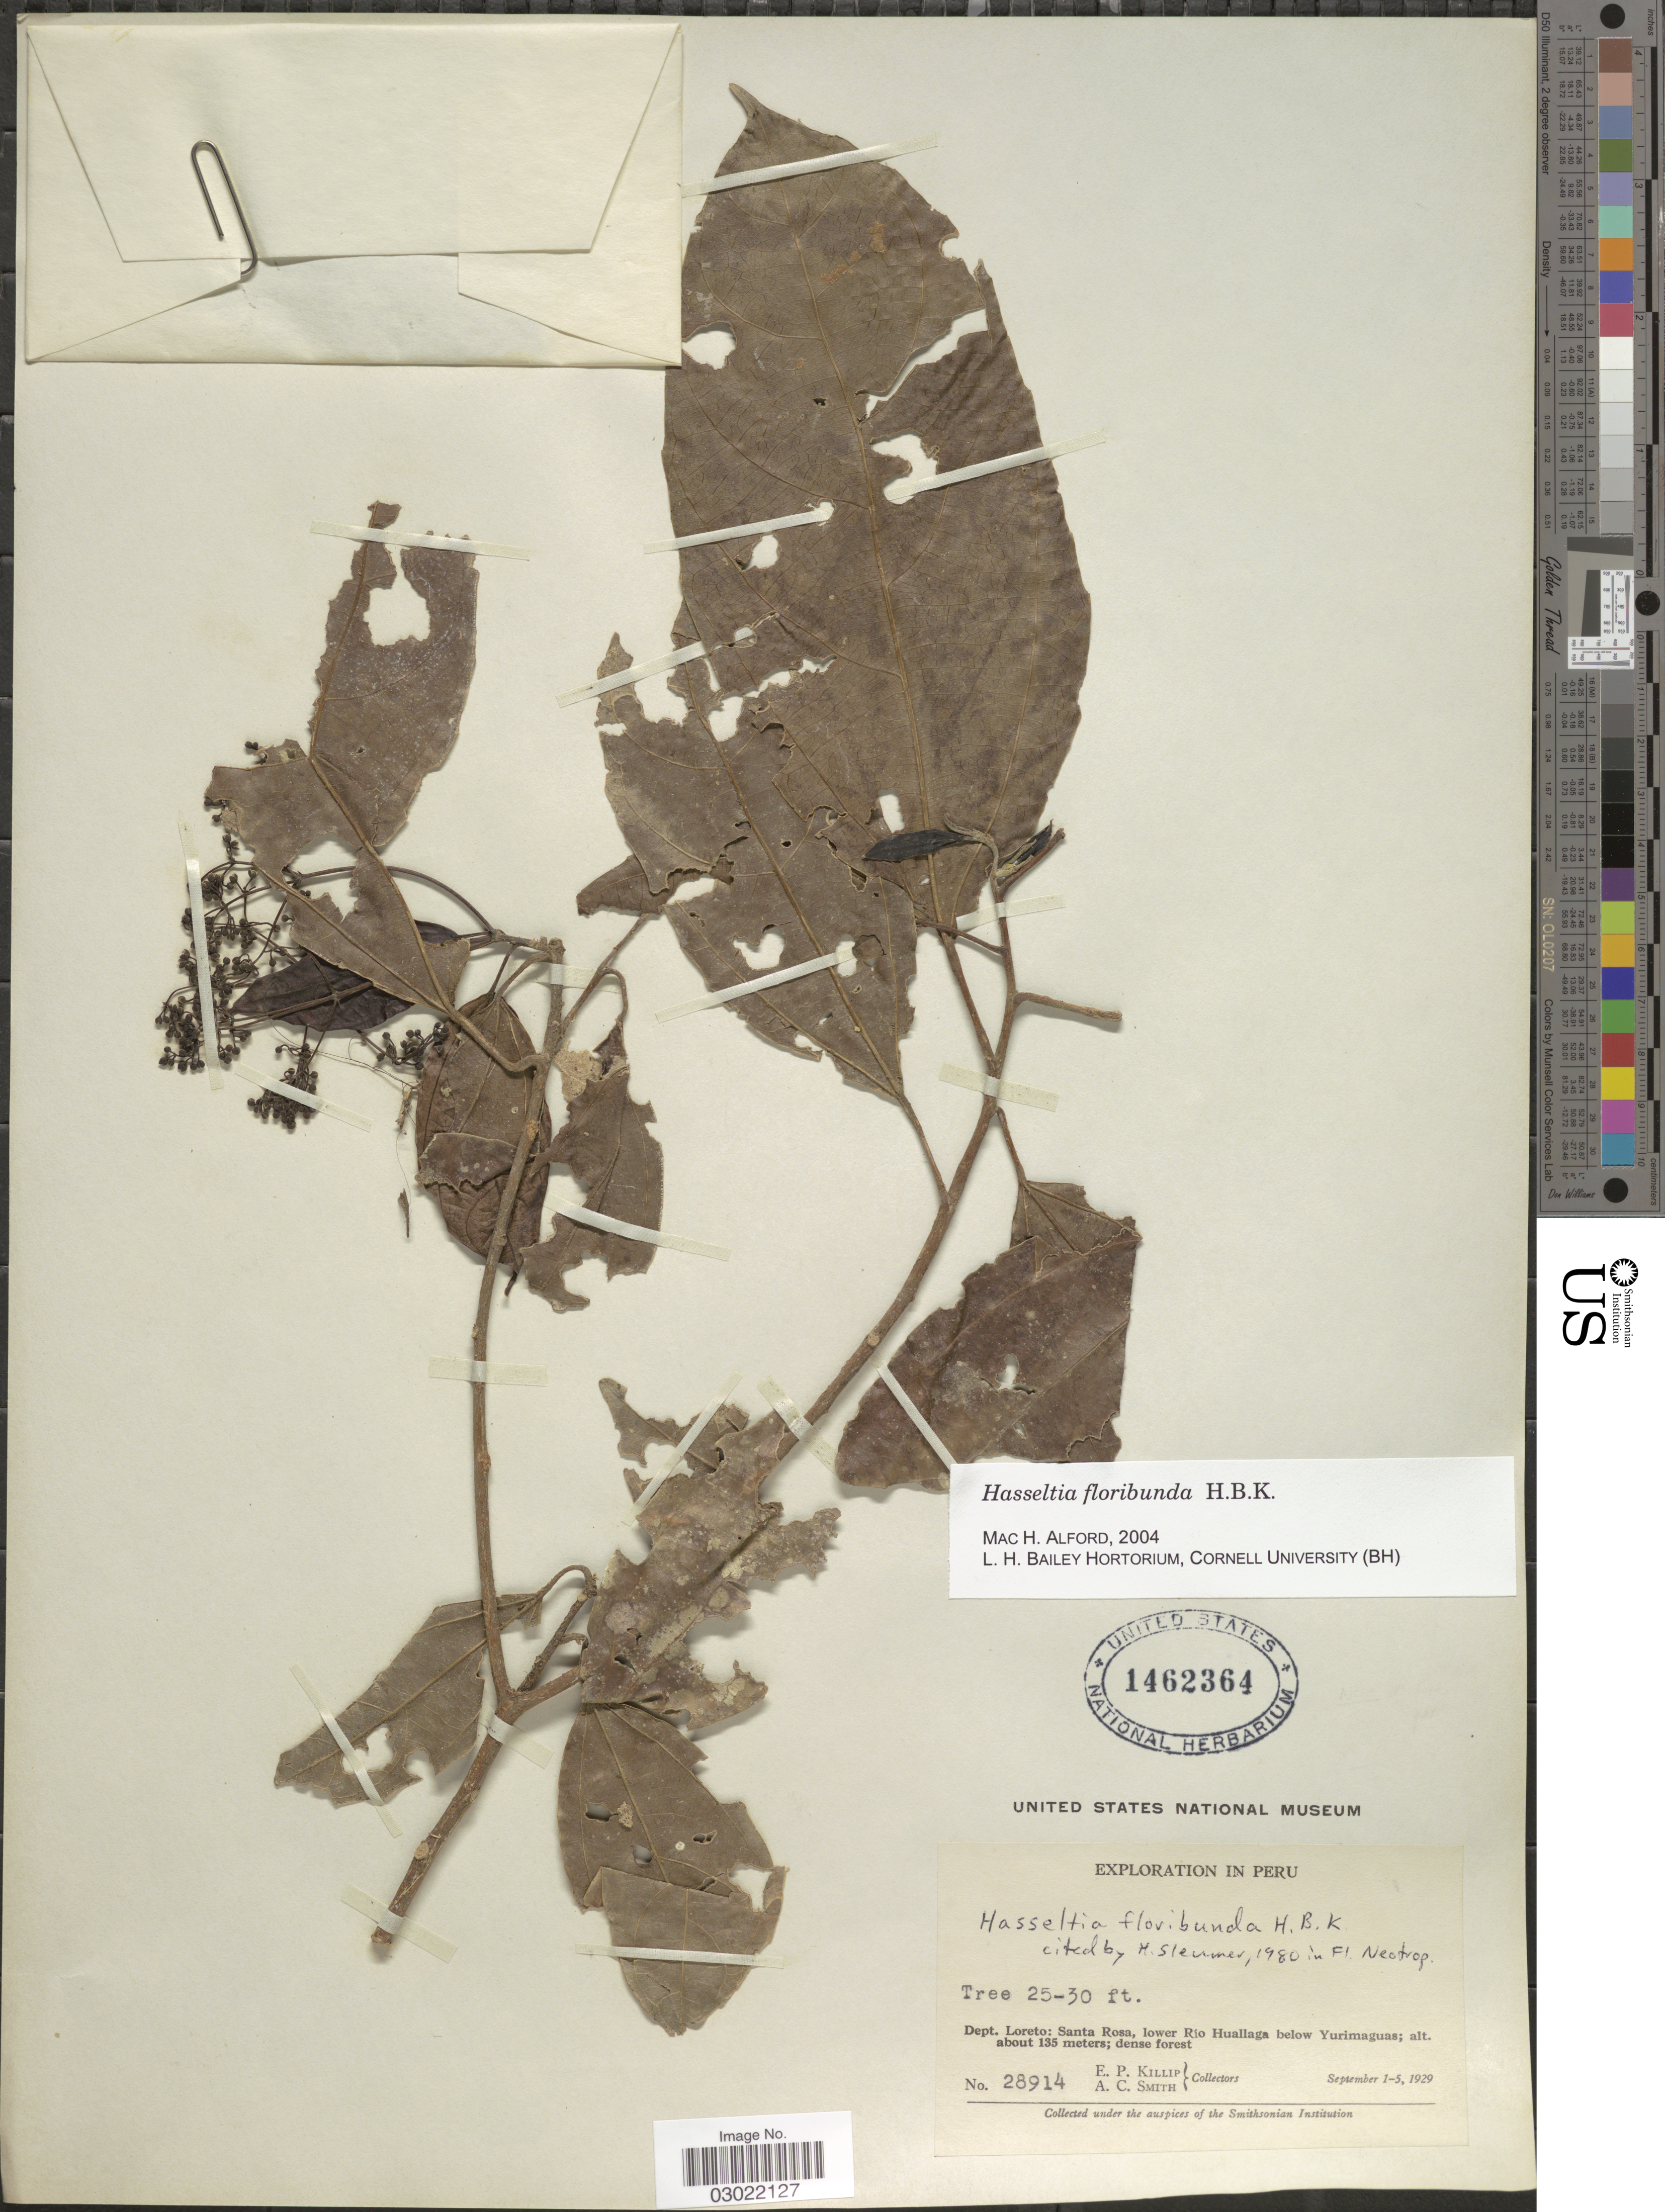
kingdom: Plantae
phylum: Tracheophyta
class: Magnoliopsida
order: Malpighiales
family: Salicaceae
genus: Hasseltia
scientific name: Hasseltia floribunda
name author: Kunth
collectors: E. P. Killip & A. C. Smith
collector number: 28914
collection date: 1929-09-01/1929-09-05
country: Peru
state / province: Loreto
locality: Dept. Loreto: Santa Rosa, lower Río Huallaga below Yurimaguas.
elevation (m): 135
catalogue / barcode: US 1462364